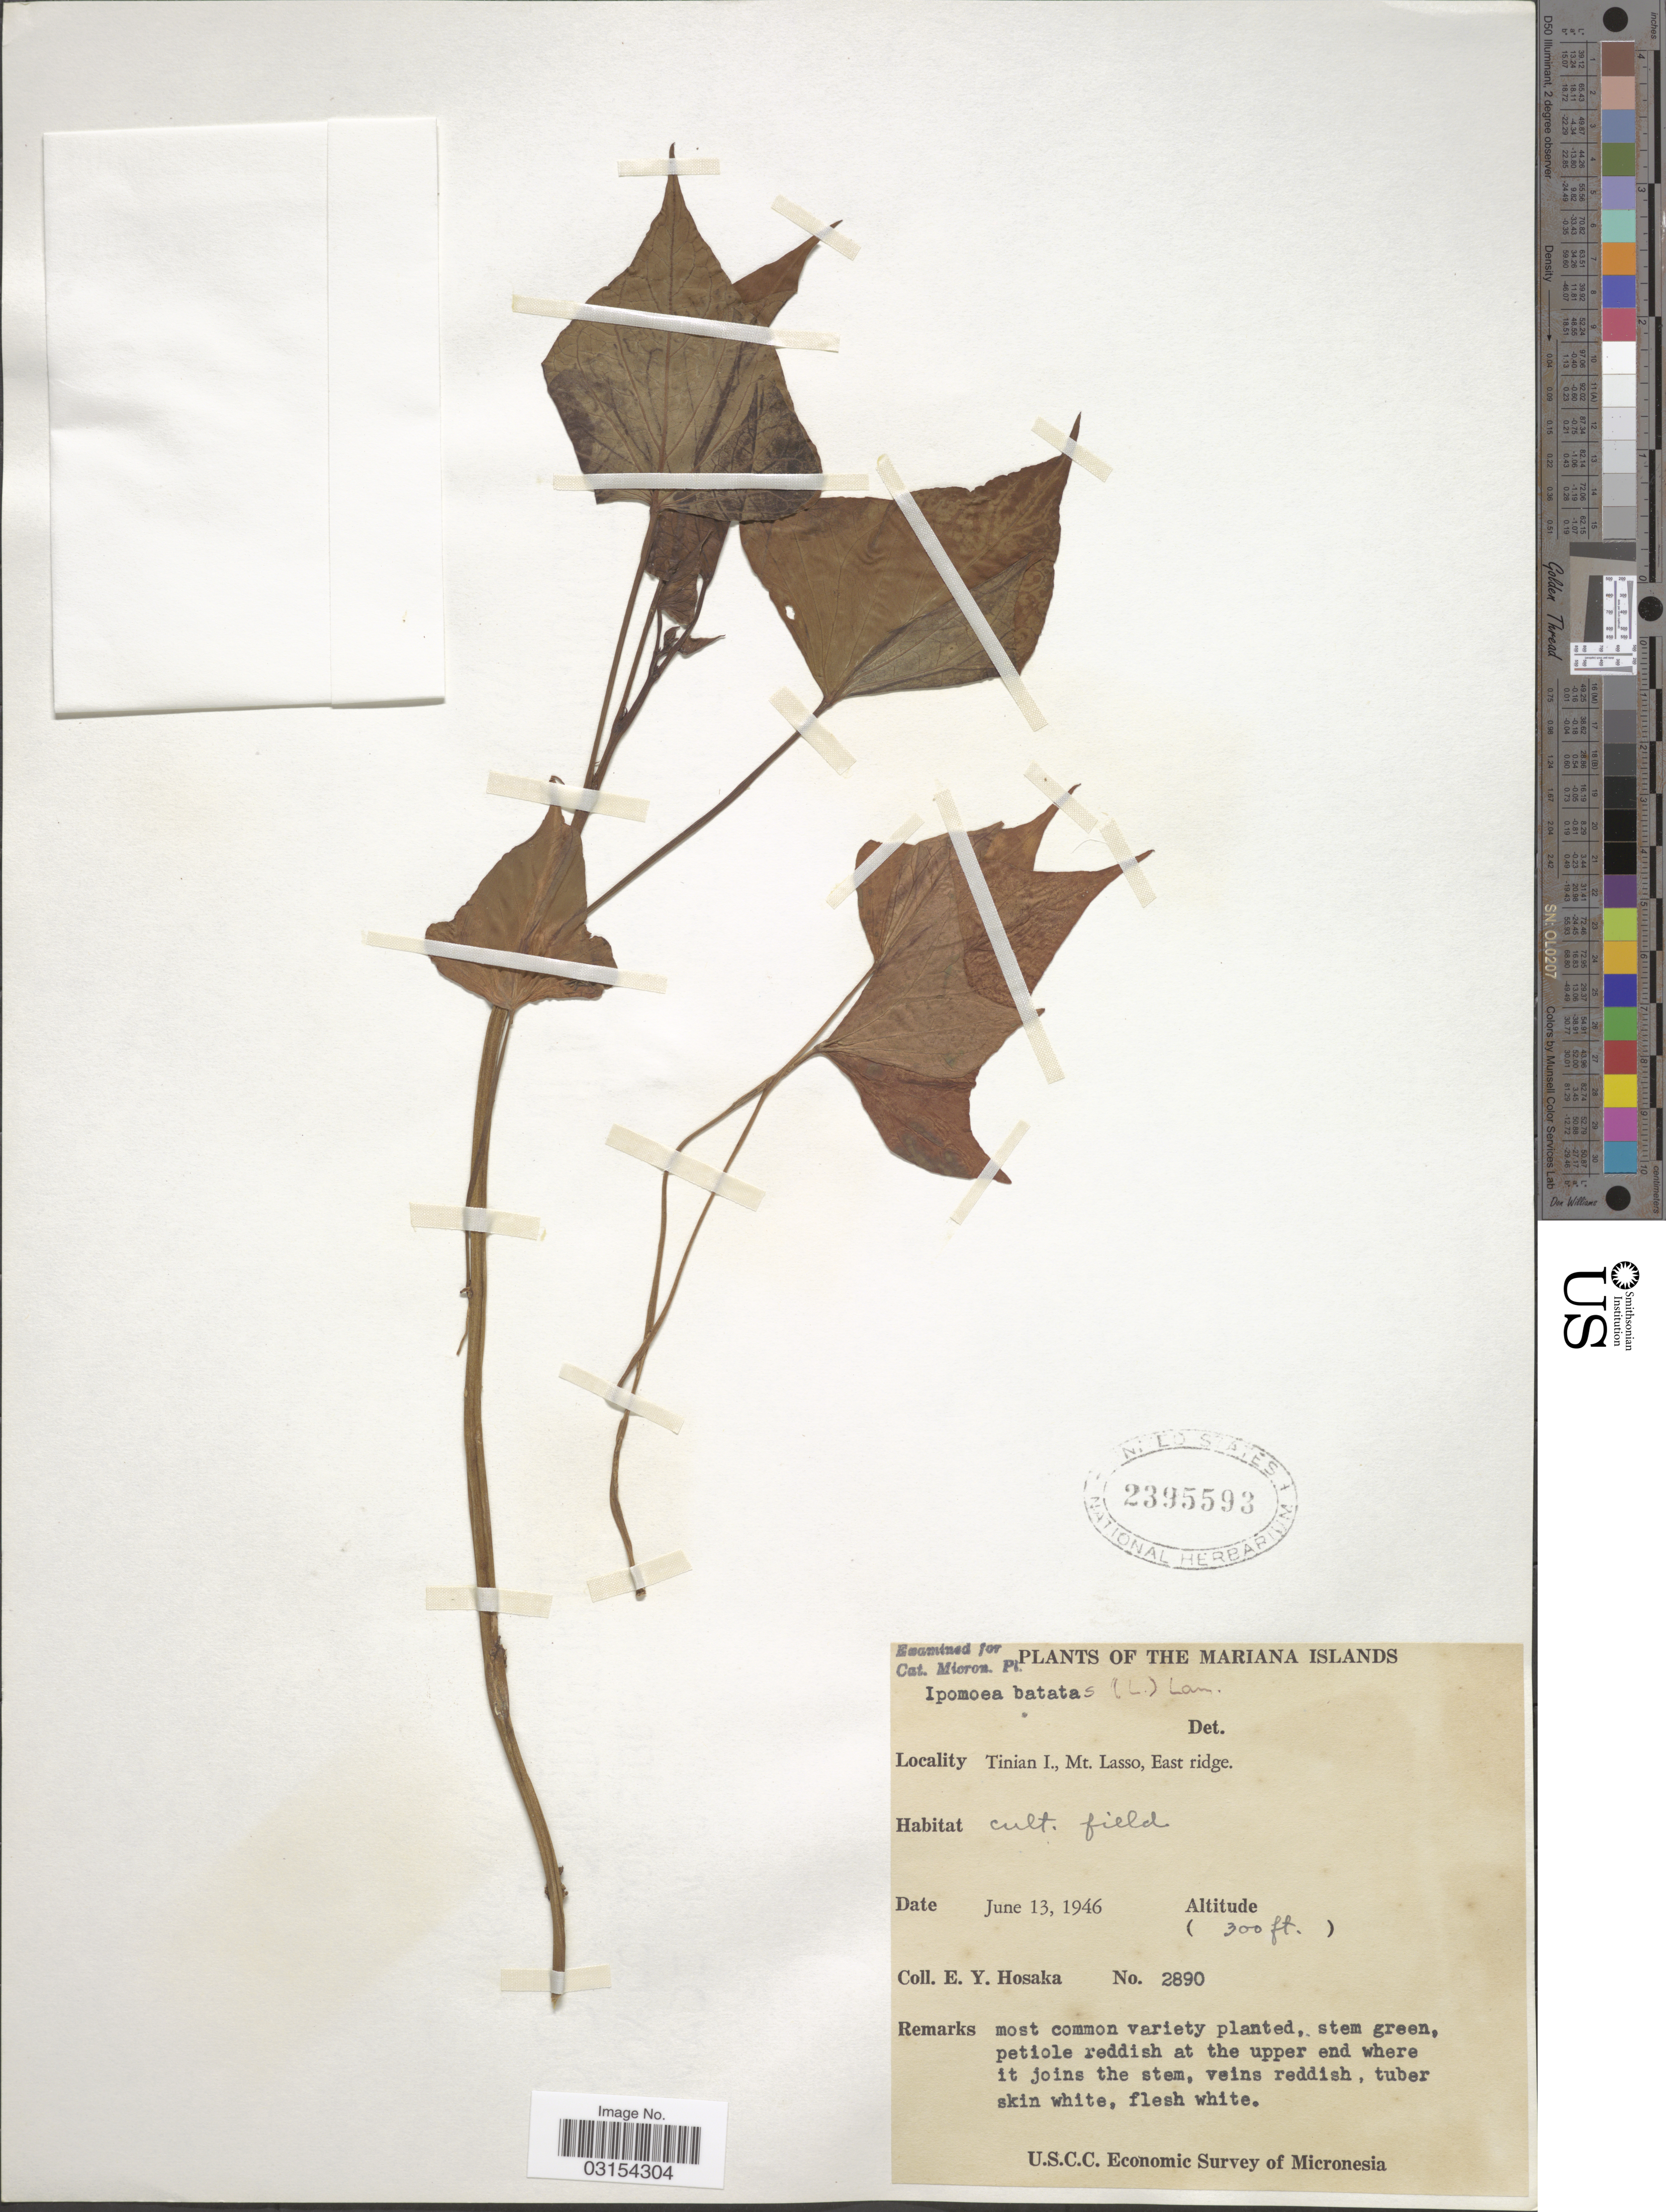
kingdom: Plantae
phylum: Tracheophyta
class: Magnoliopsida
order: Solanales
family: Convolvulaceae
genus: Ipomoea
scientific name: Ipomoea batatas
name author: (L.) Lam.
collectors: E. Y. Hosaka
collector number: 2890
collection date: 1946-06-13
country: Northern Mariana Islands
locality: The Mariana Islands. Tinian I., Mt. Lasso, East ridge.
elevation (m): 91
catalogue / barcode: US 2395593